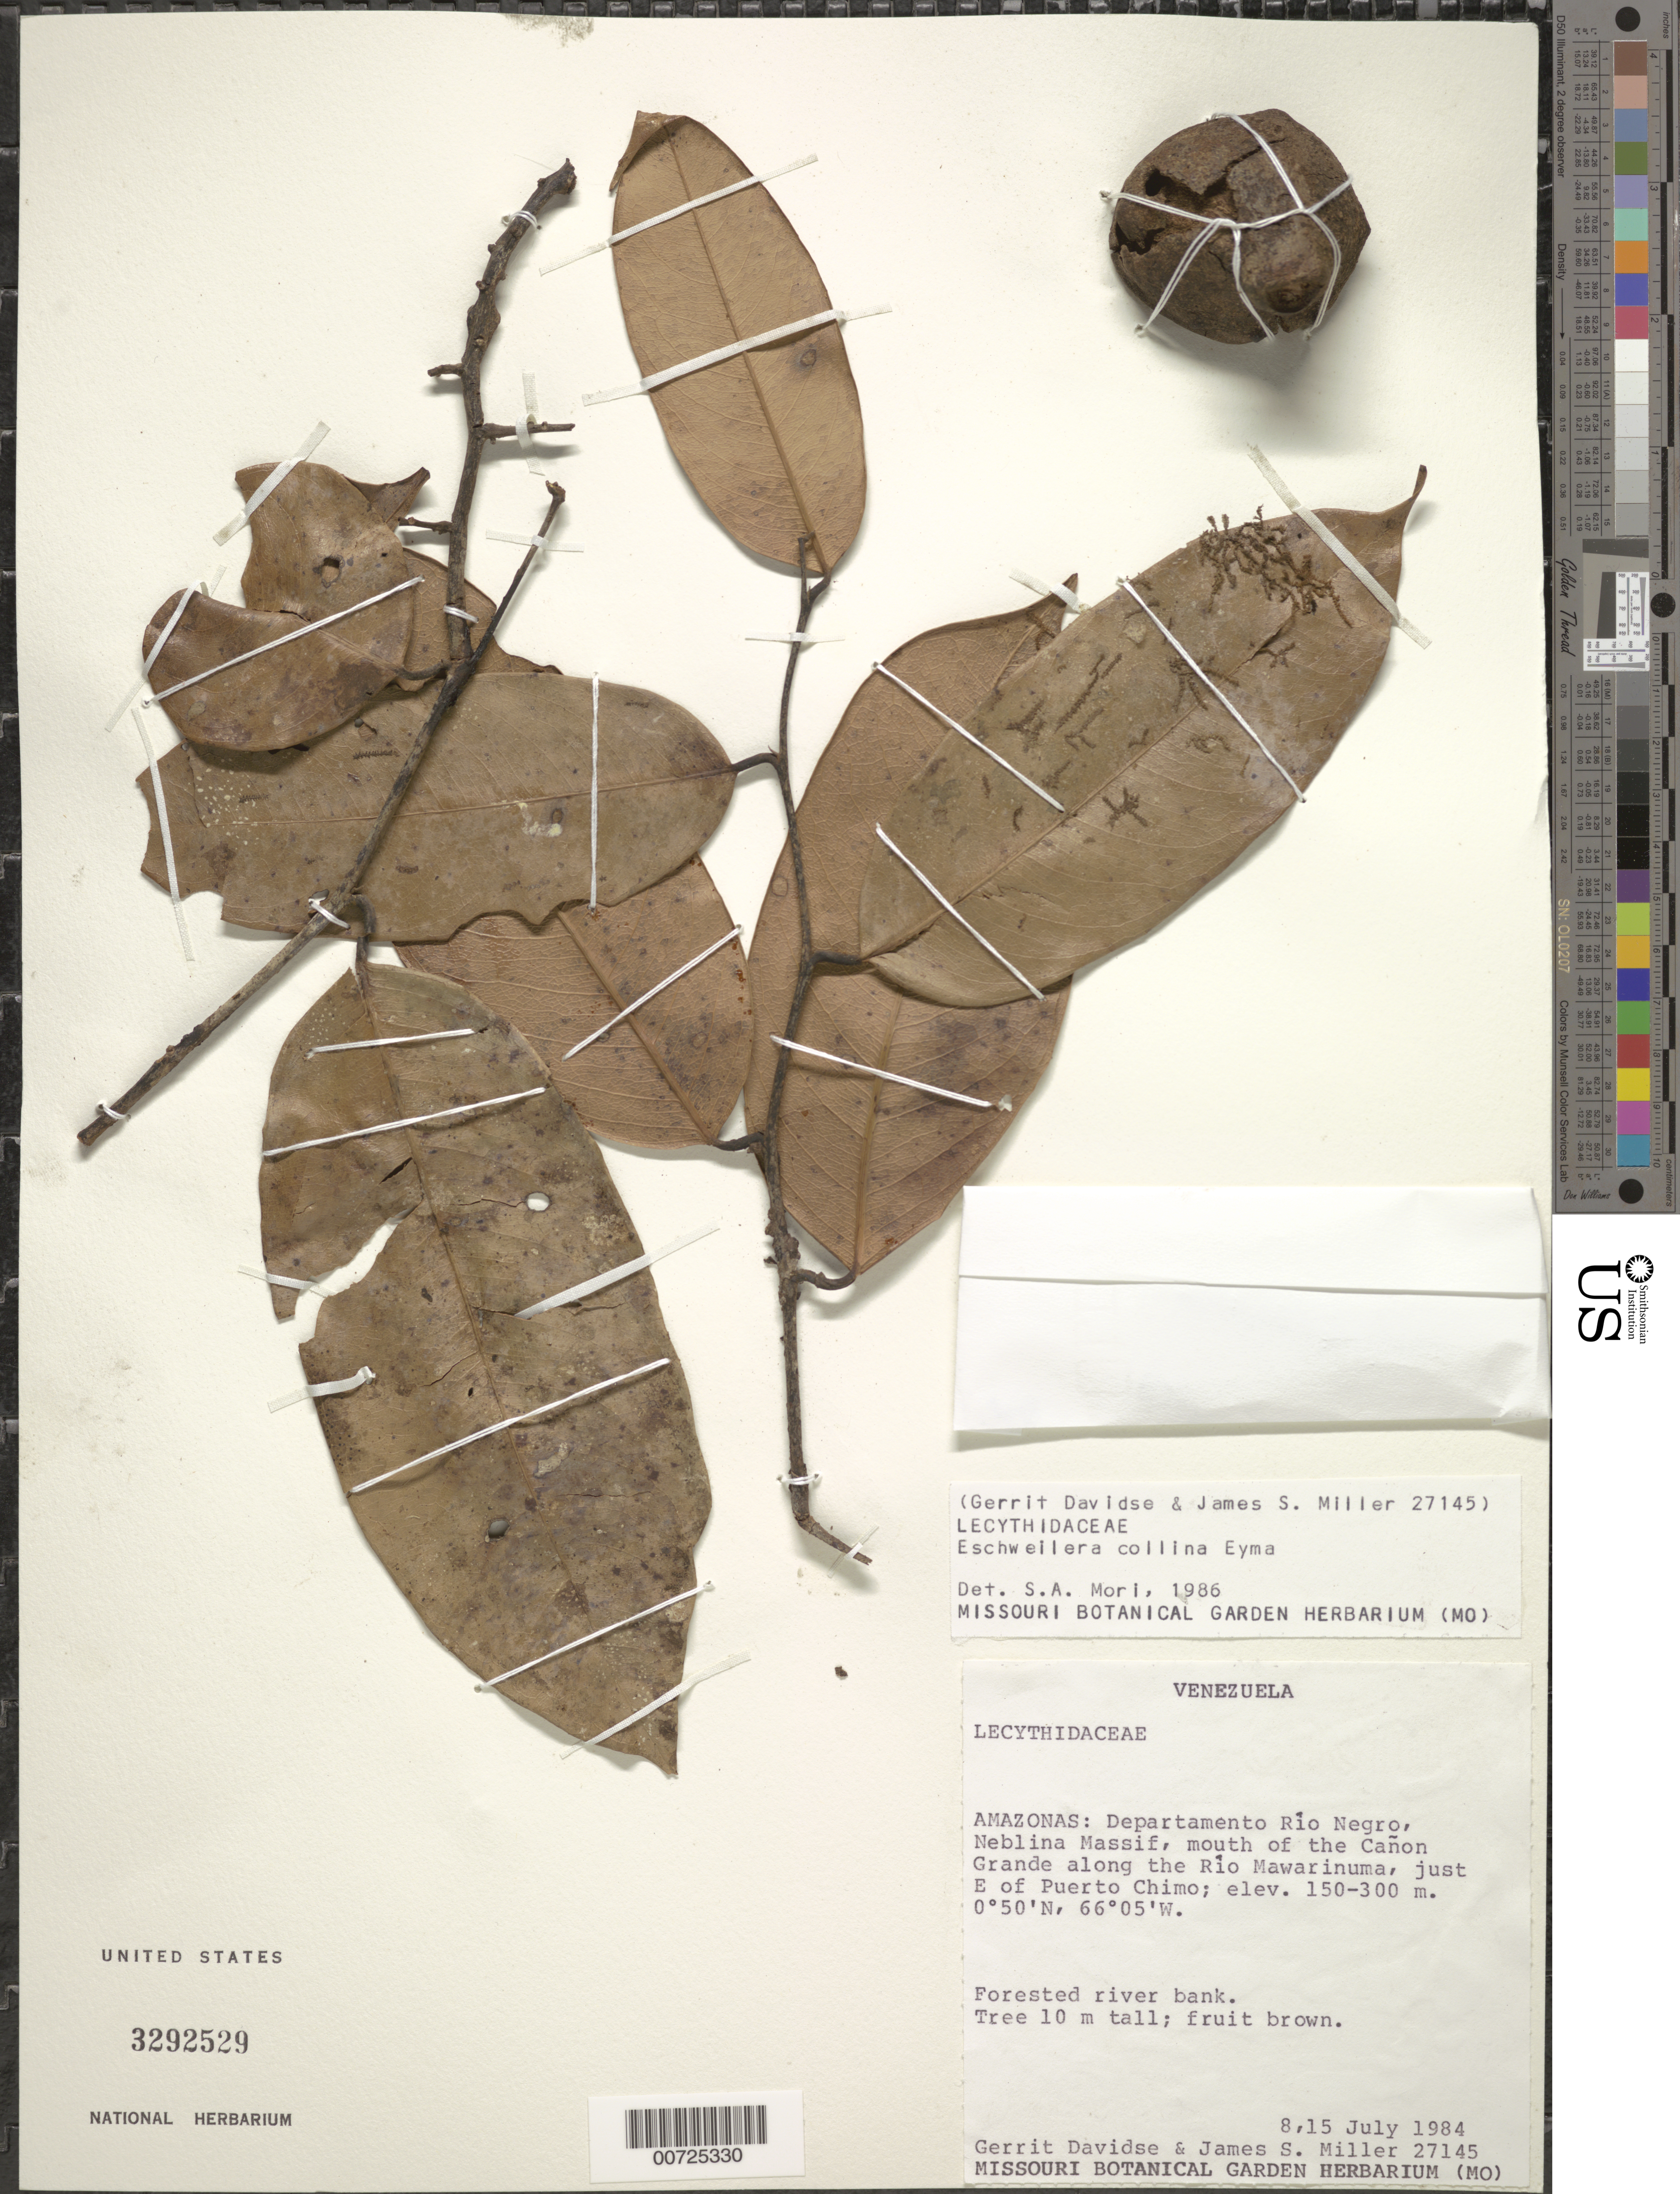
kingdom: Plantae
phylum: Tracheophyta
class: Magnoliopsida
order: Ericales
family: Lecythidaceae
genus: Eschweilera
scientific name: Eschweilera collina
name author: Eyma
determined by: Mori, Scott A.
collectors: G. Davidse & J. S. Miller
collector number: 27145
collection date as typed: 8-Jul-84 to 15-Jul-84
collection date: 1984-07-08/1984-07-15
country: Venezuela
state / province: Amazonas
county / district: Río Negro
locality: Neblina Massif, Canyon Grande, along Río Mawarinuma, 7 airline km E-NE of Puerto Chimo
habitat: Forested riverbank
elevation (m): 150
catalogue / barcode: US 3292529